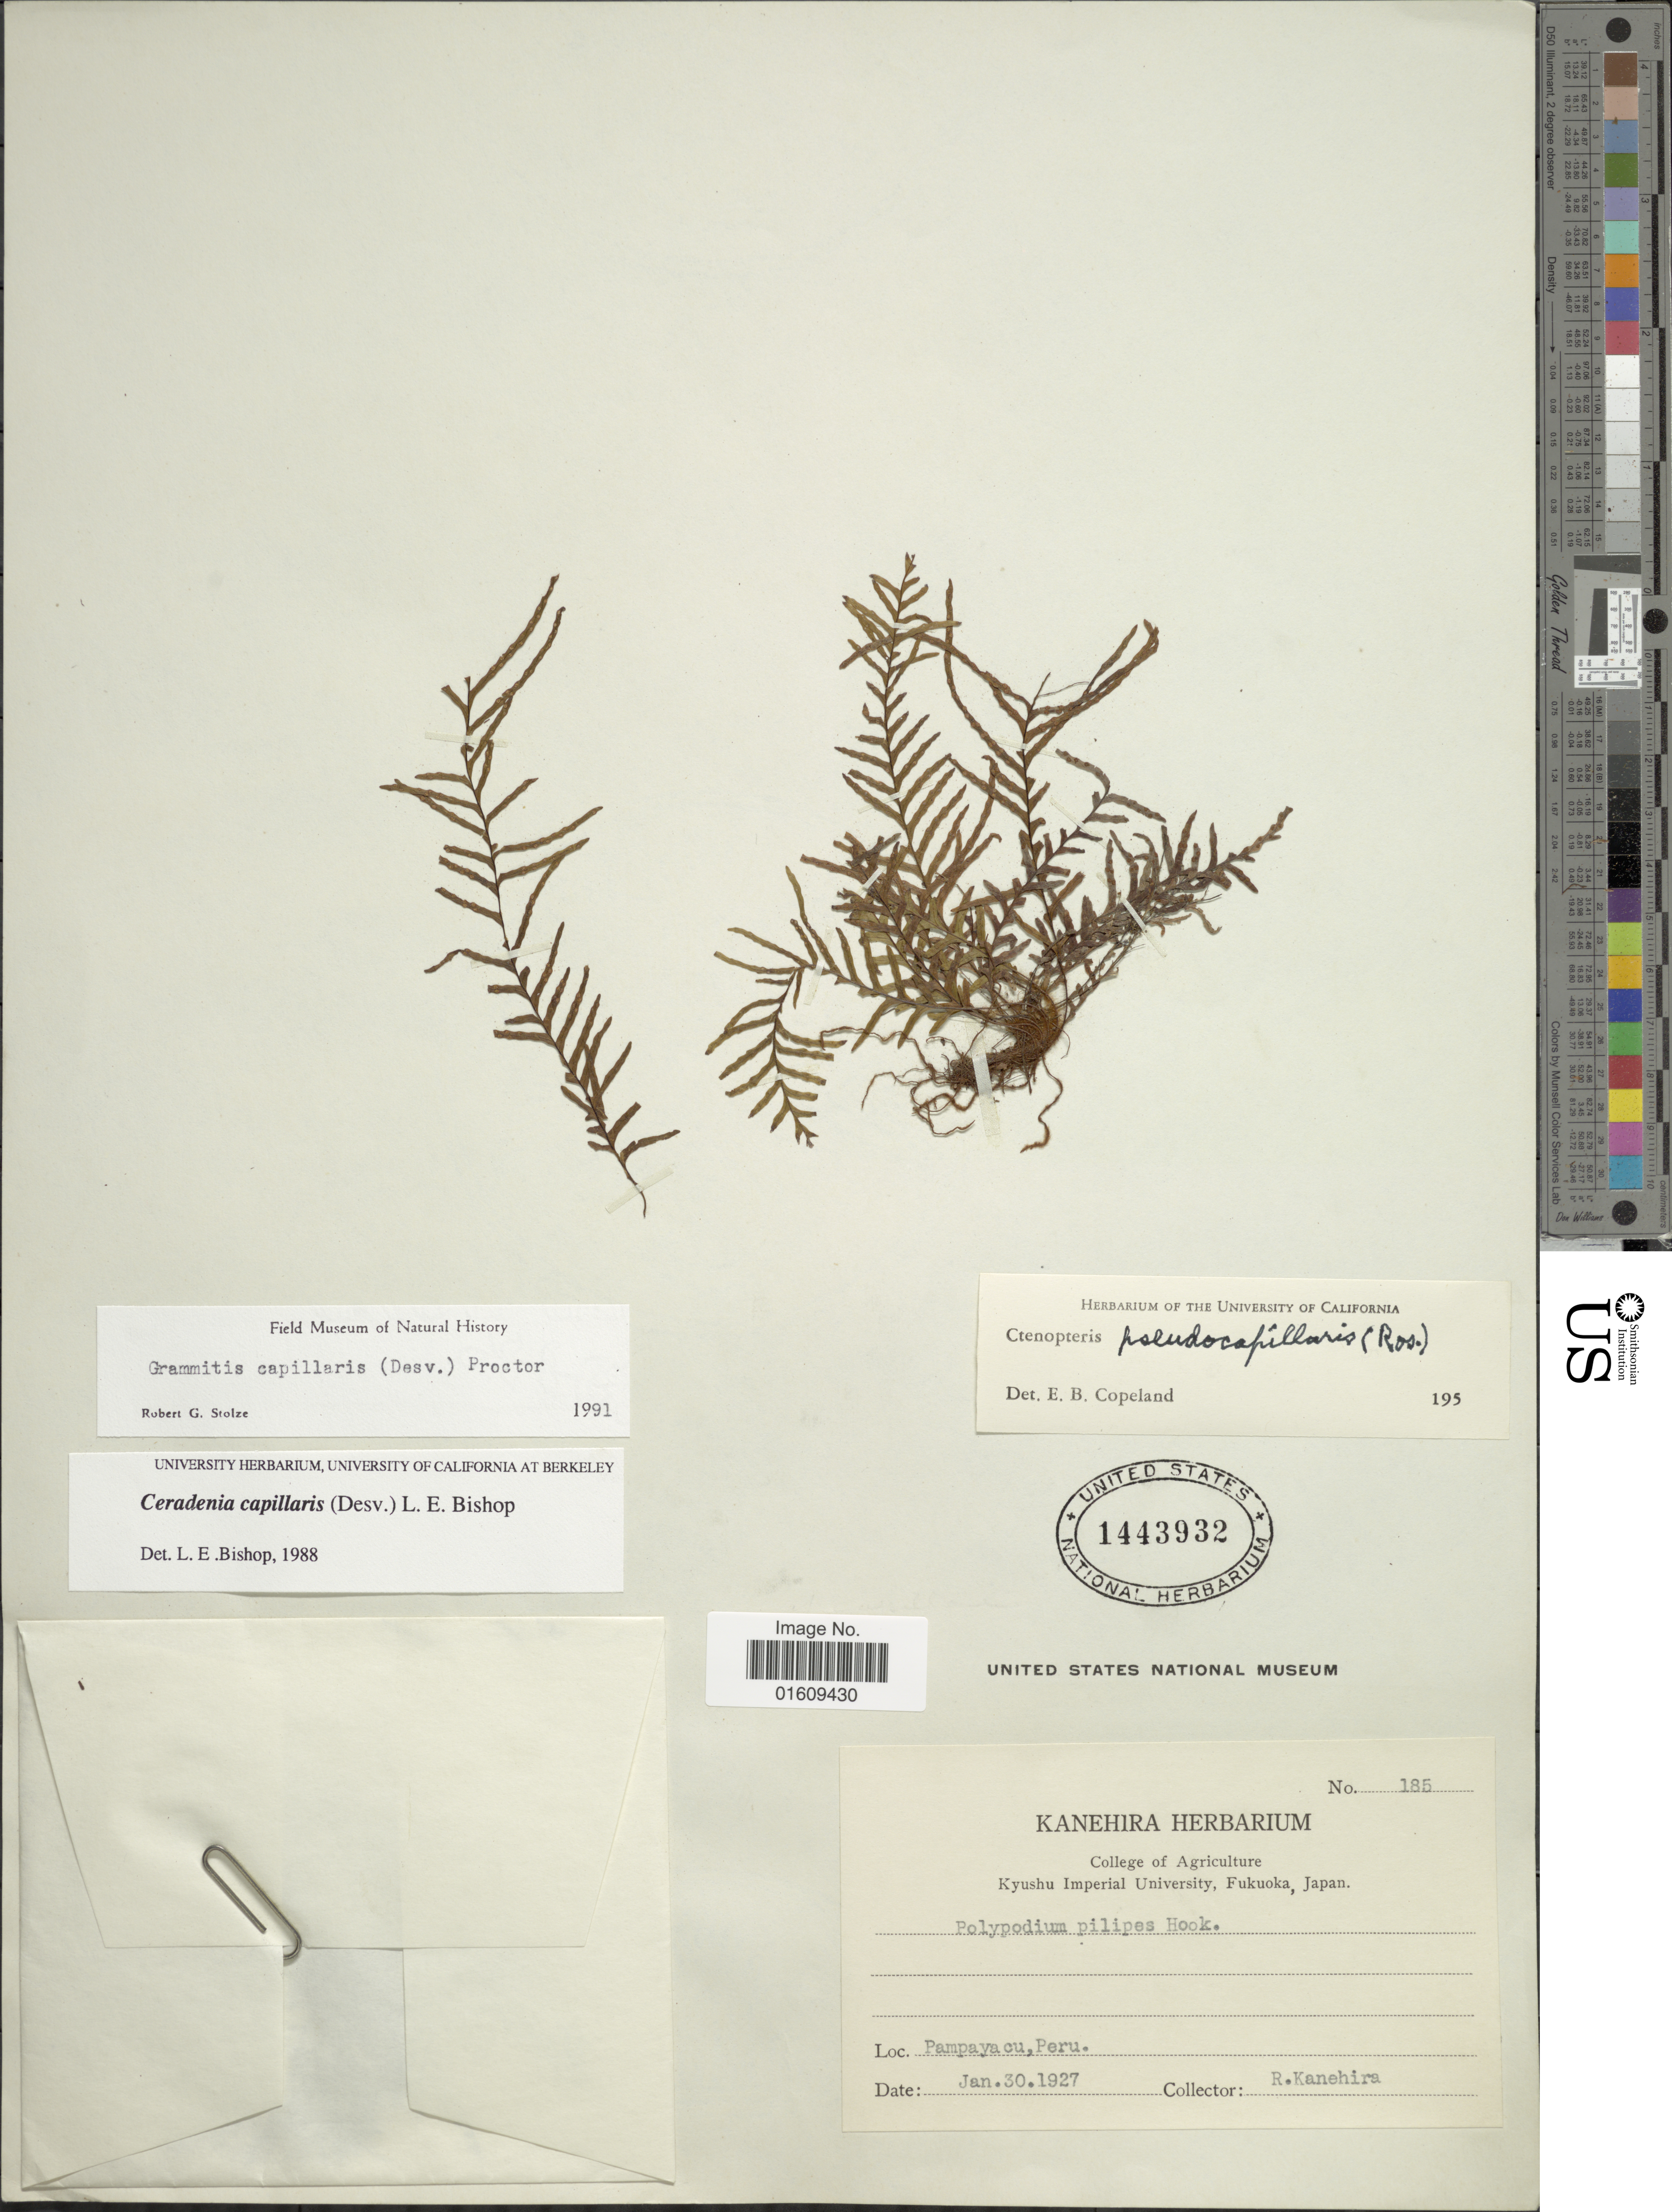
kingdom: Plantae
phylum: Tracheophyta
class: Polypodiopsida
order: Polypodiales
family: Polypodiaceae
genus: Ceradenia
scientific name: Ceradenia capillaris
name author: (Desv.) L.E. Bishop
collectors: R. Kanehira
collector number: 185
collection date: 1927-01-30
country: Peru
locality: Peru, Pampayacu.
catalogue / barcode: US 1443932